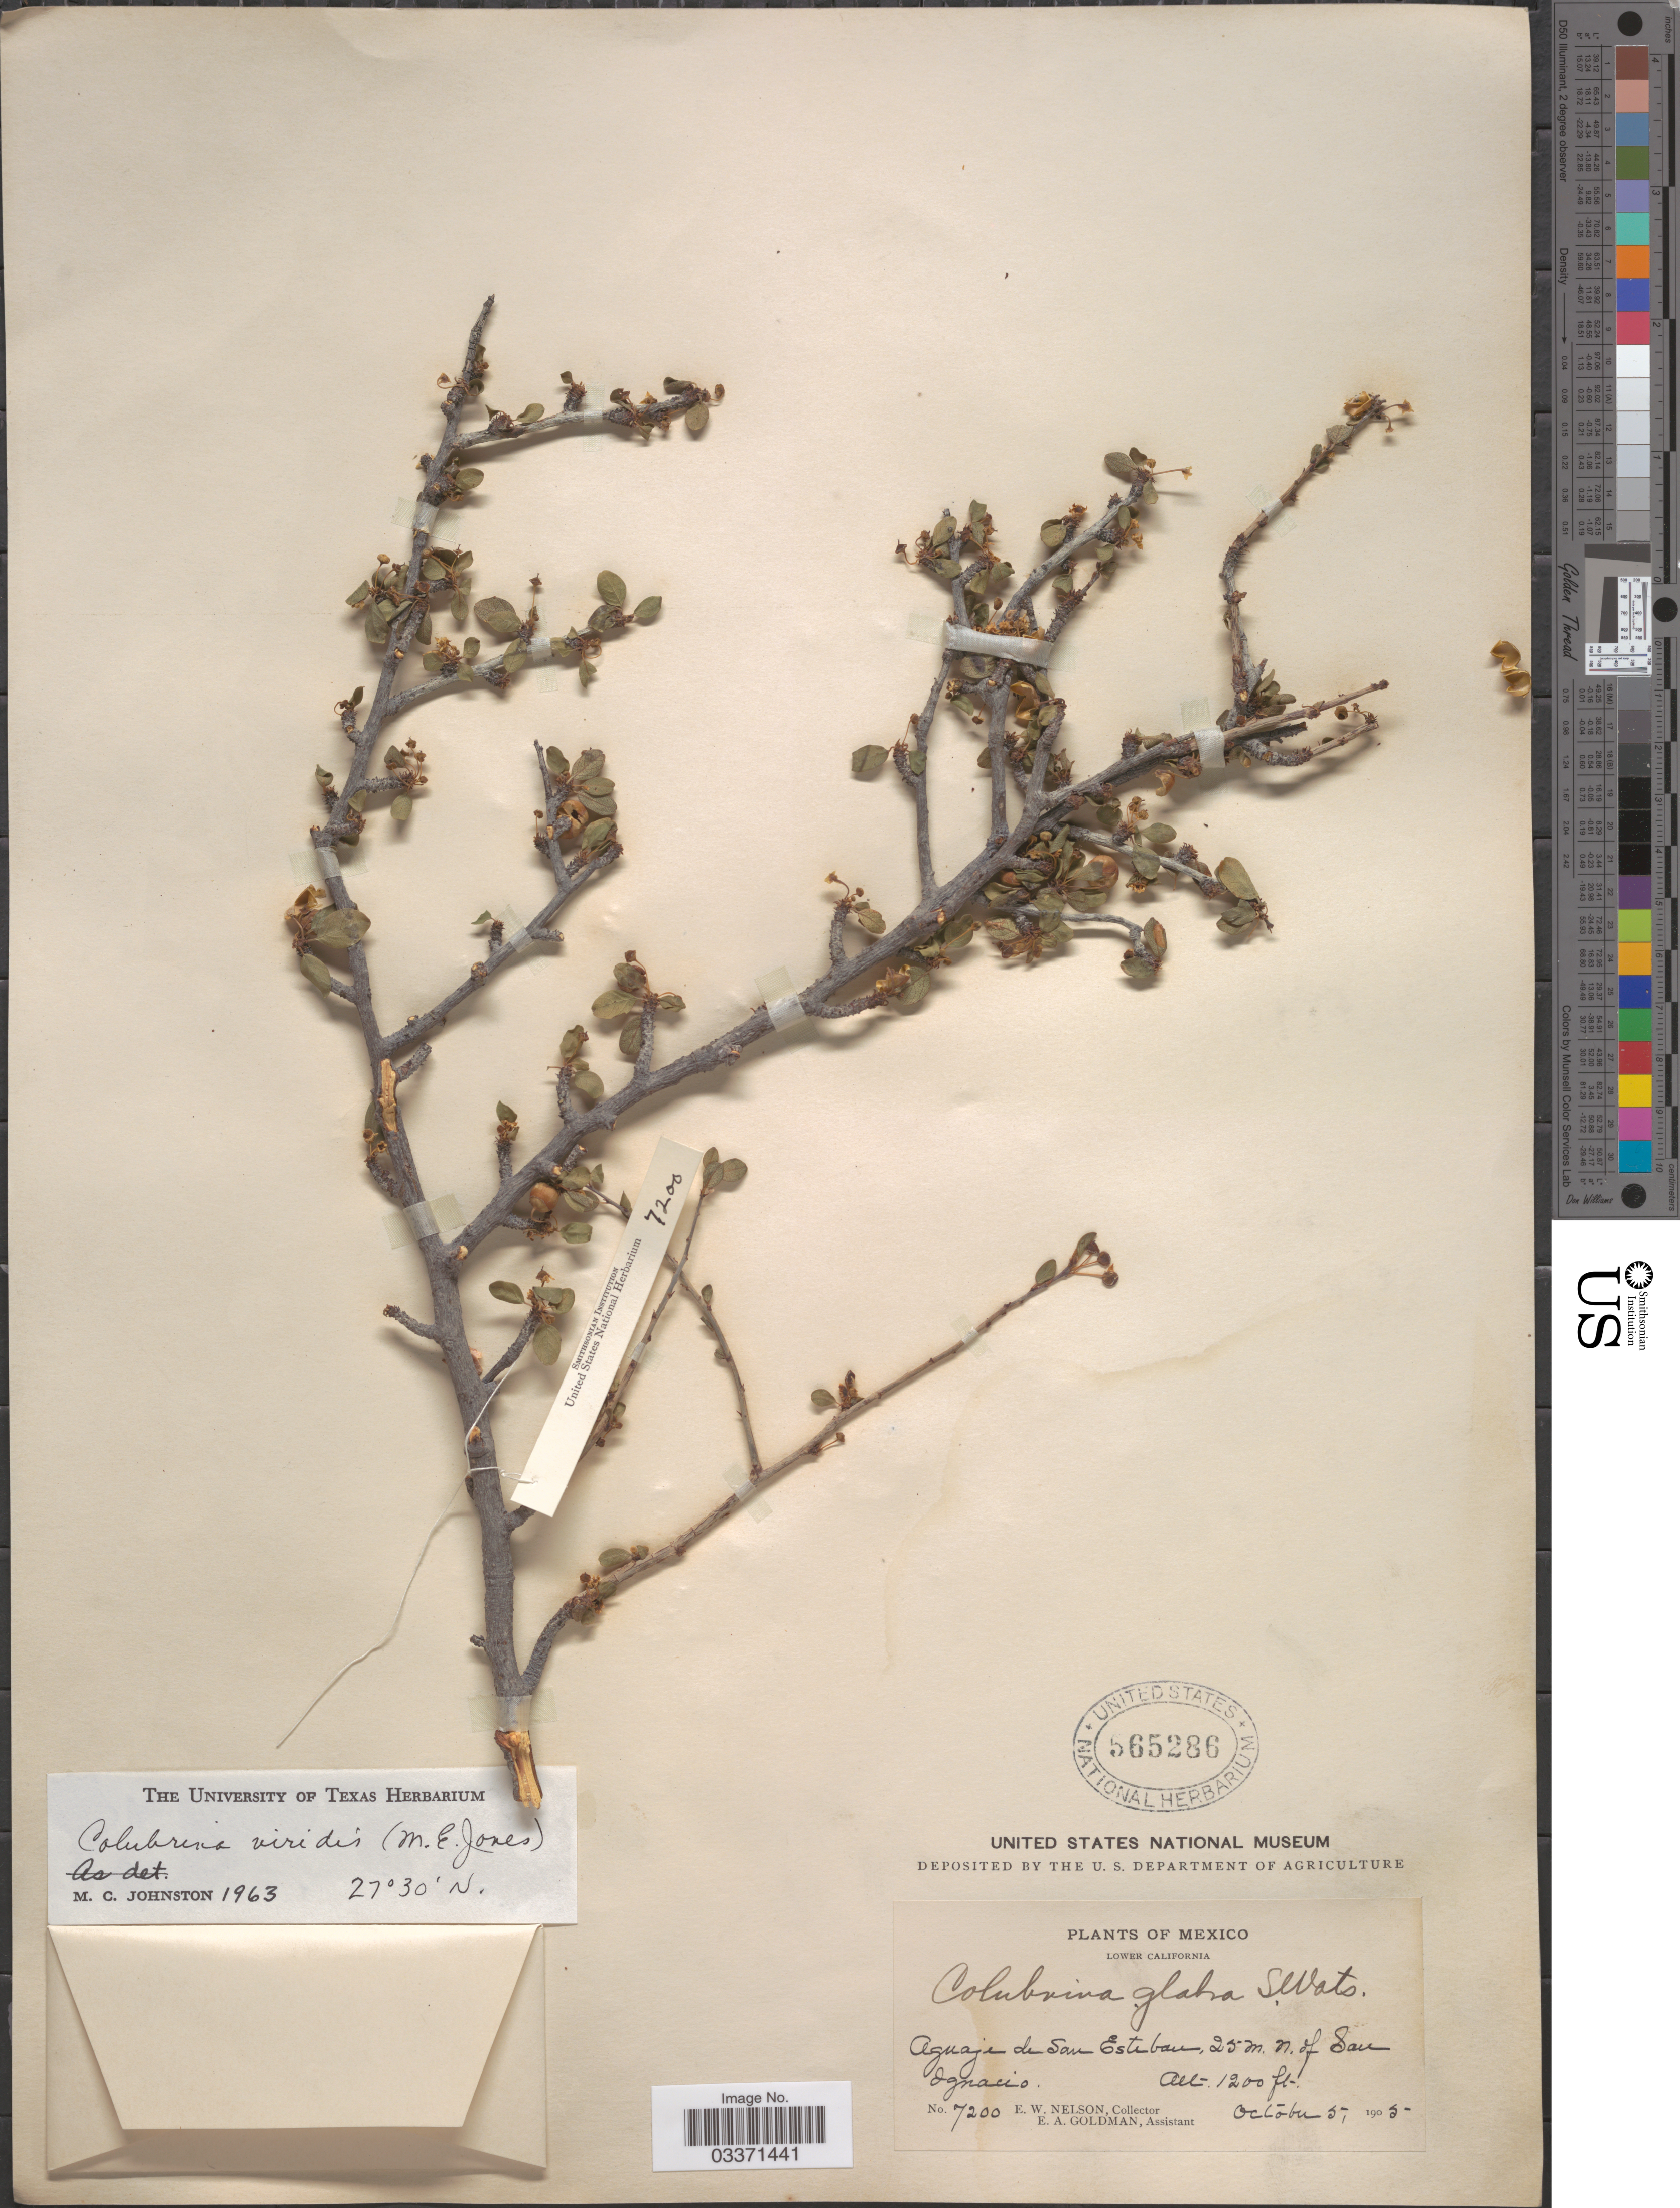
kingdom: Plantae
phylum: Tracheophyta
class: Magnoliopsida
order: Rosales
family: Rhamnaceae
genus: Colubrina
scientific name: Colubrina viridis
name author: (M.E. Jones) M.C. Johnst.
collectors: E. W. Nelson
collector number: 7200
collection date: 1905-10-05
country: Mexico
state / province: Baja California Sur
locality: Lower California. Aguaje de San Esteban, 25 m. n. of San Ignacio.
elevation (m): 366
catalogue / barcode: US 565286